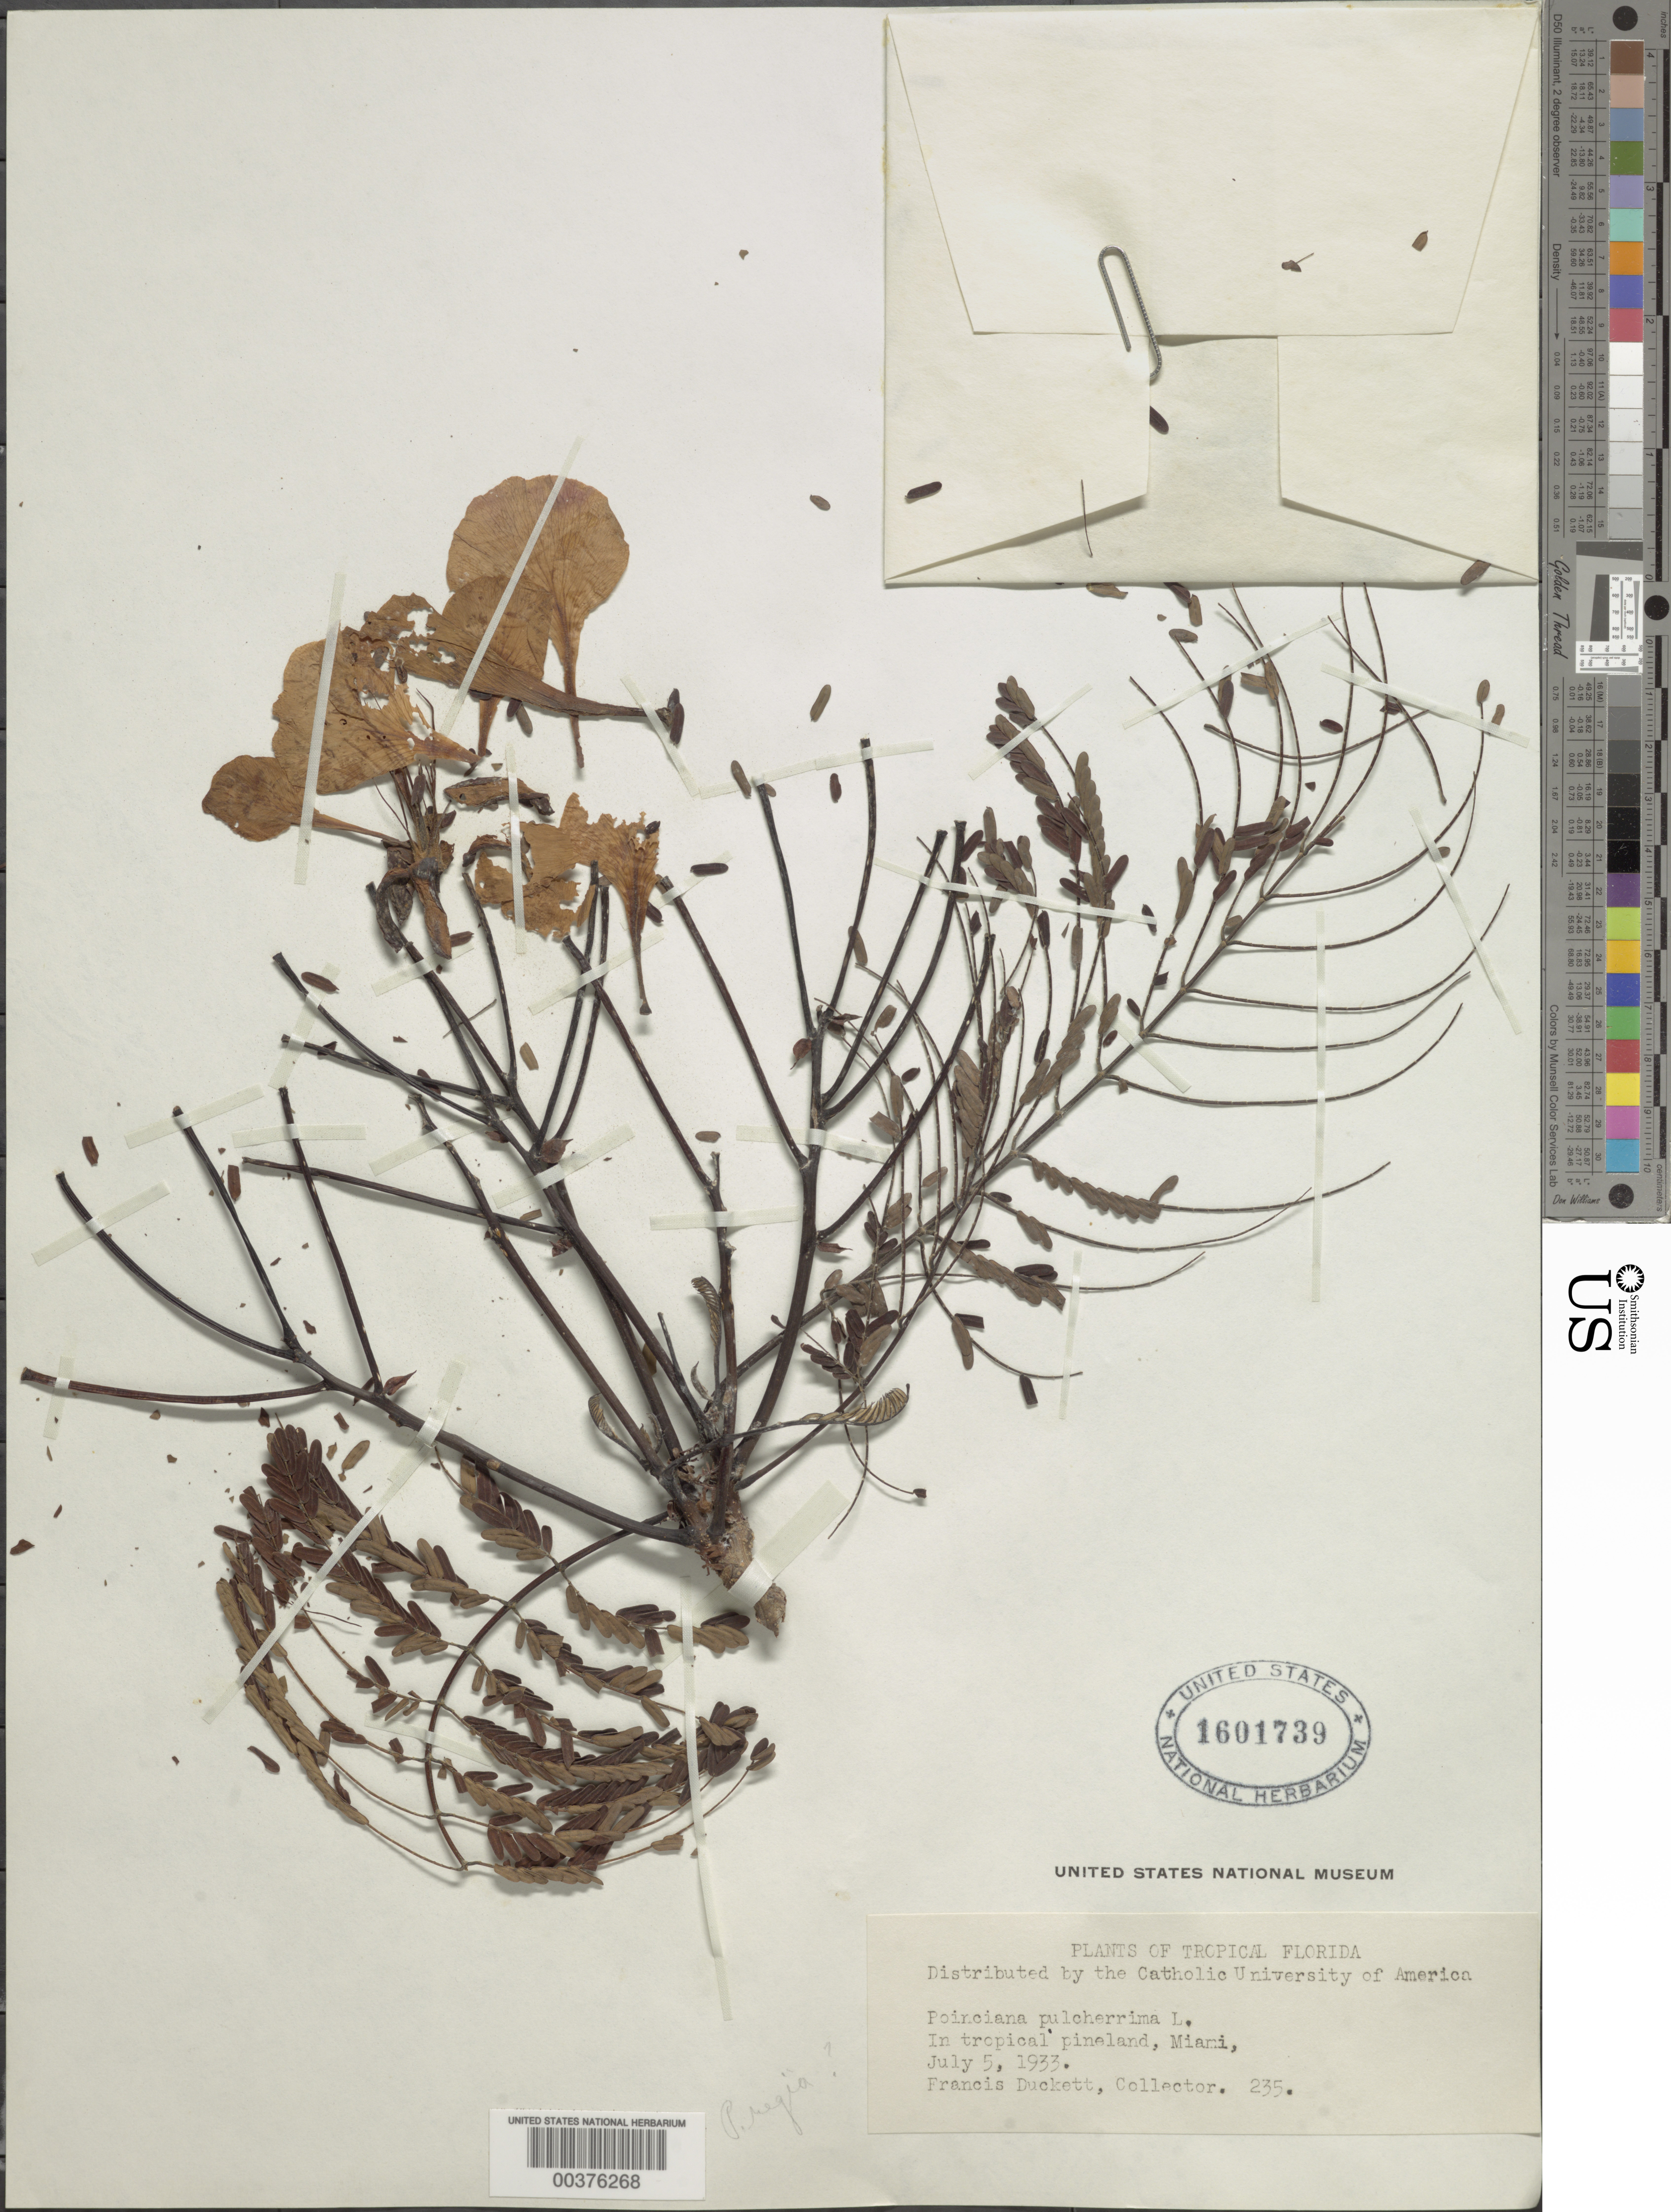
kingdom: Plantae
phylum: Tracheophyta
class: Magnoliopsida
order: Fabales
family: Fabaceae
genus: Delonix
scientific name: Delonix regia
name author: (Bojer ex Hook.) Raf.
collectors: F. Duckett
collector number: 235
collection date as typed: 05 Jul 1933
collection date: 1933-07-05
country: United States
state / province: Florida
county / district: Dade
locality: Miami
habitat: Tropical pineland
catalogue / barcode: US 1601739